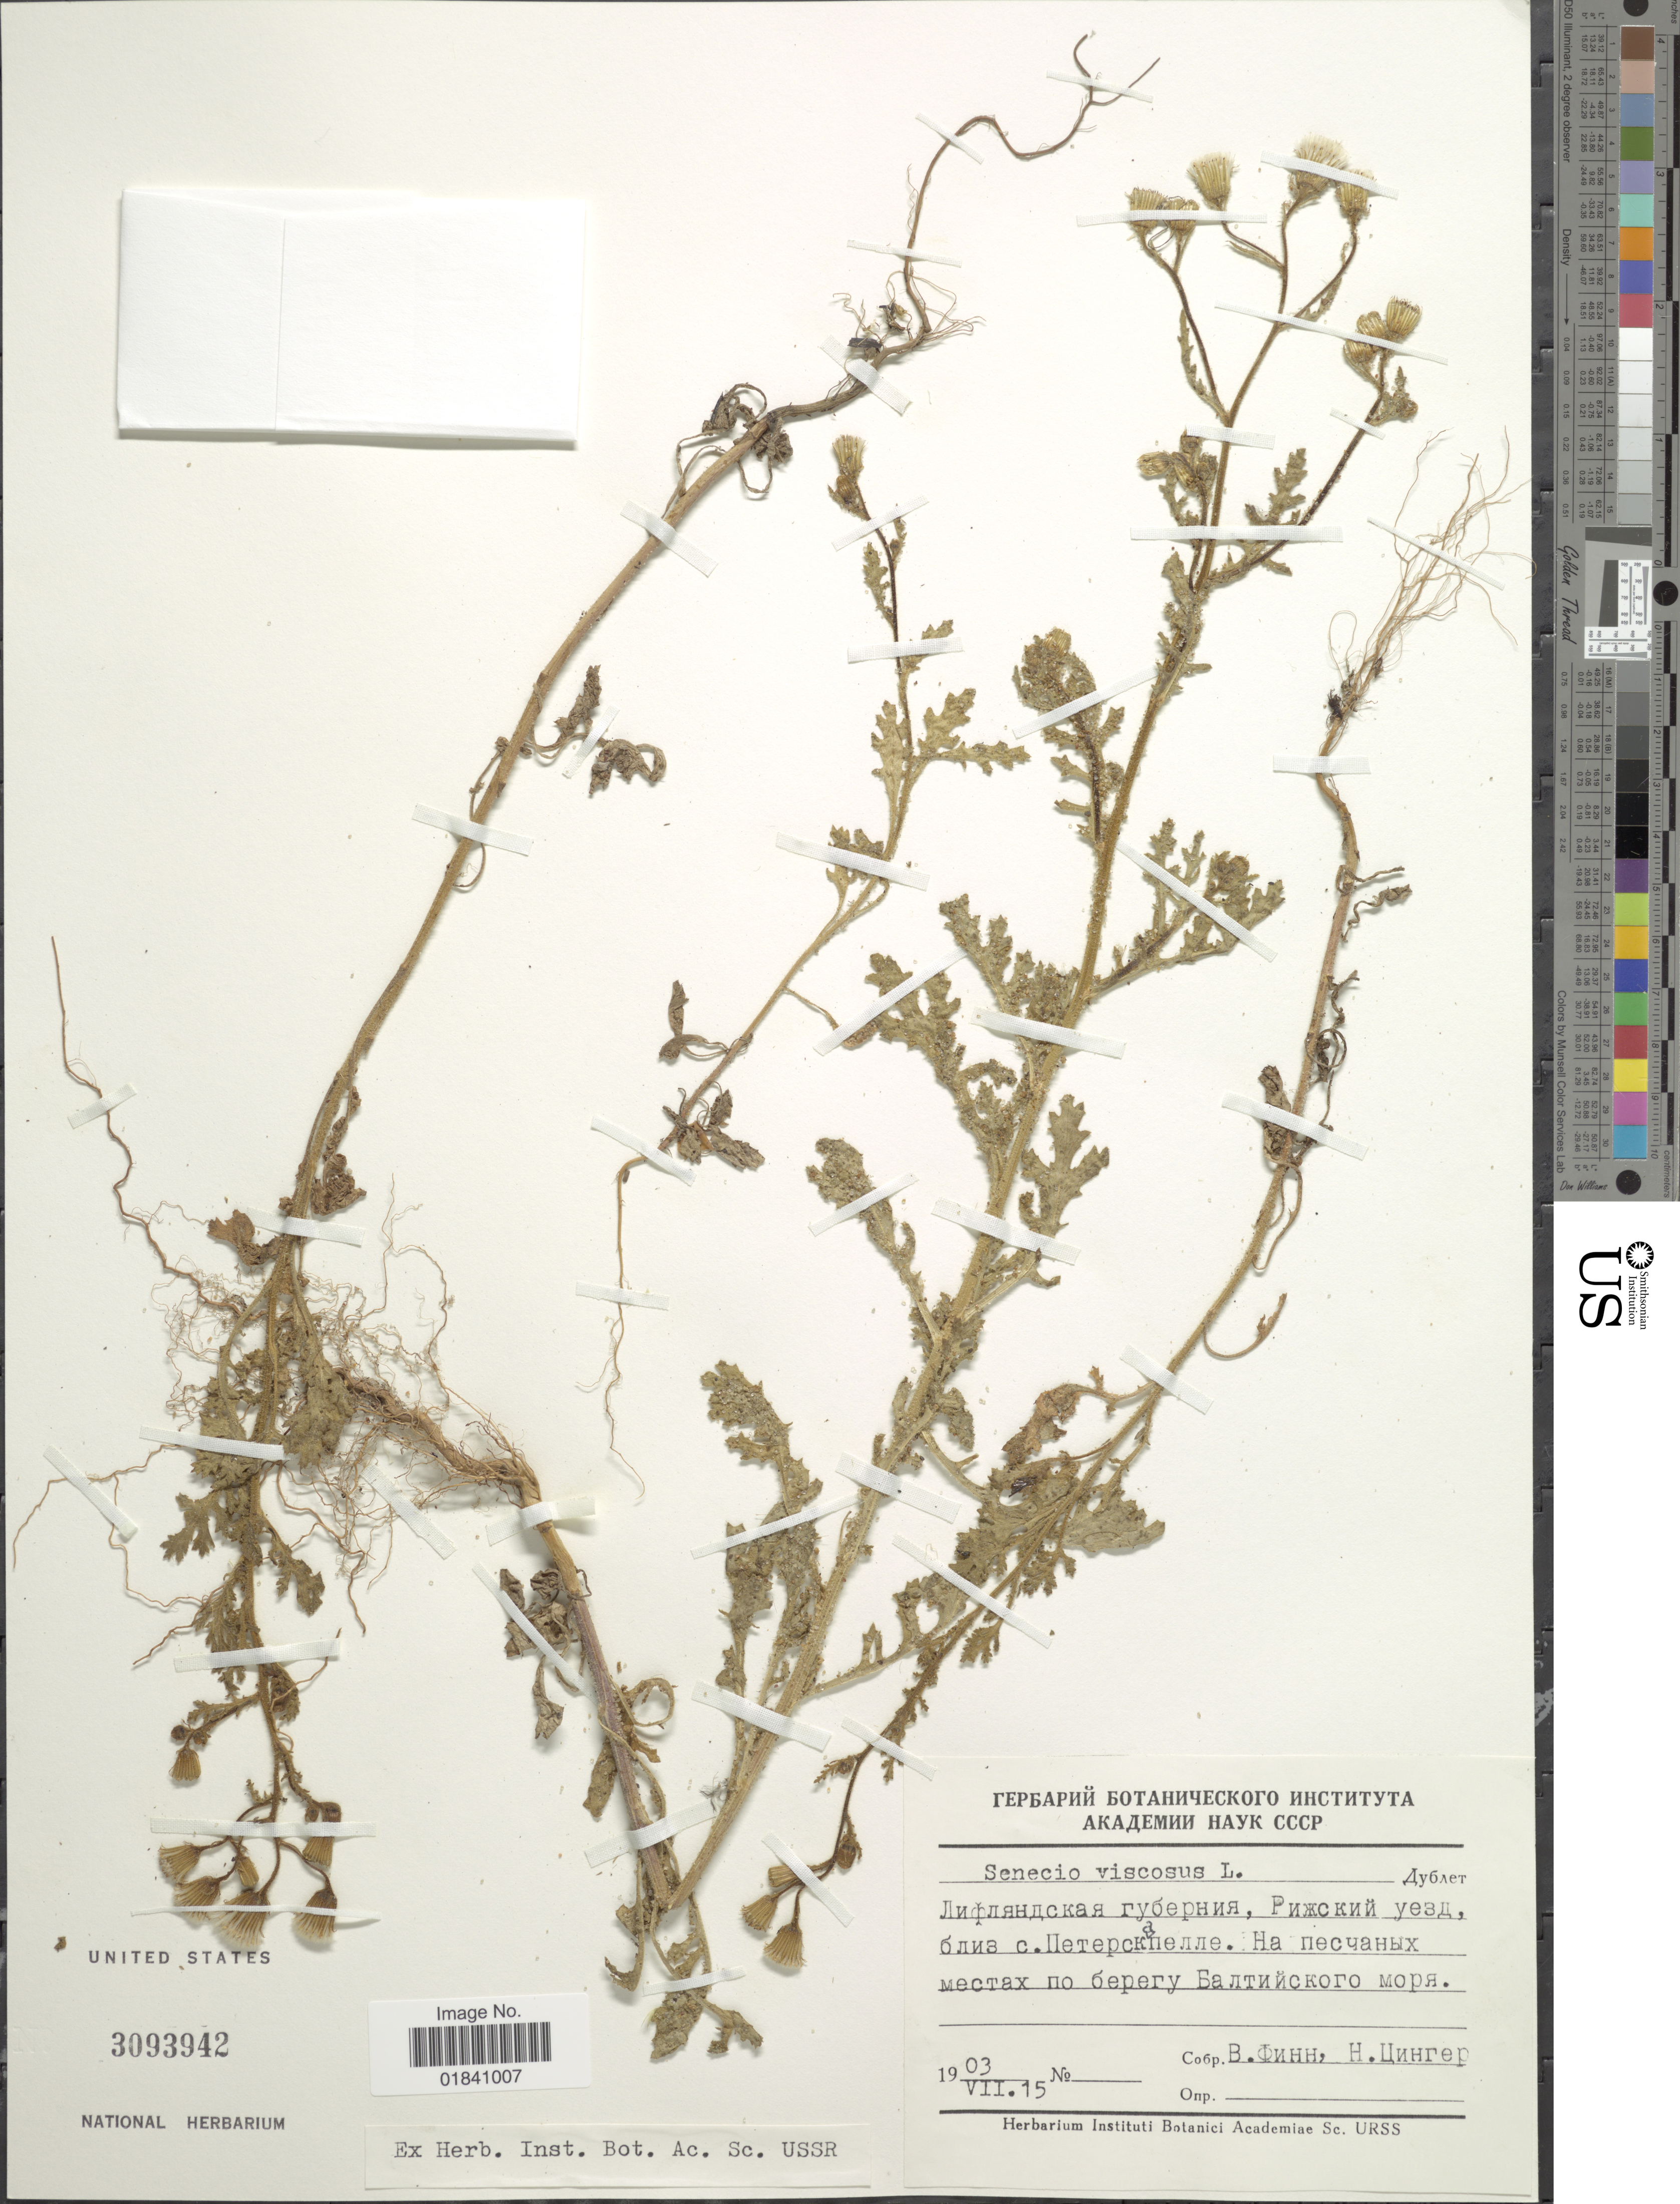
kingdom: Plantae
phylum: Tracheophyta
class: Magnoliopsida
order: Asterales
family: Asteraceae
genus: Senecio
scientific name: Senecio viscosus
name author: L.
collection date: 1903-07-15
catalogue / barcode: US 3093942